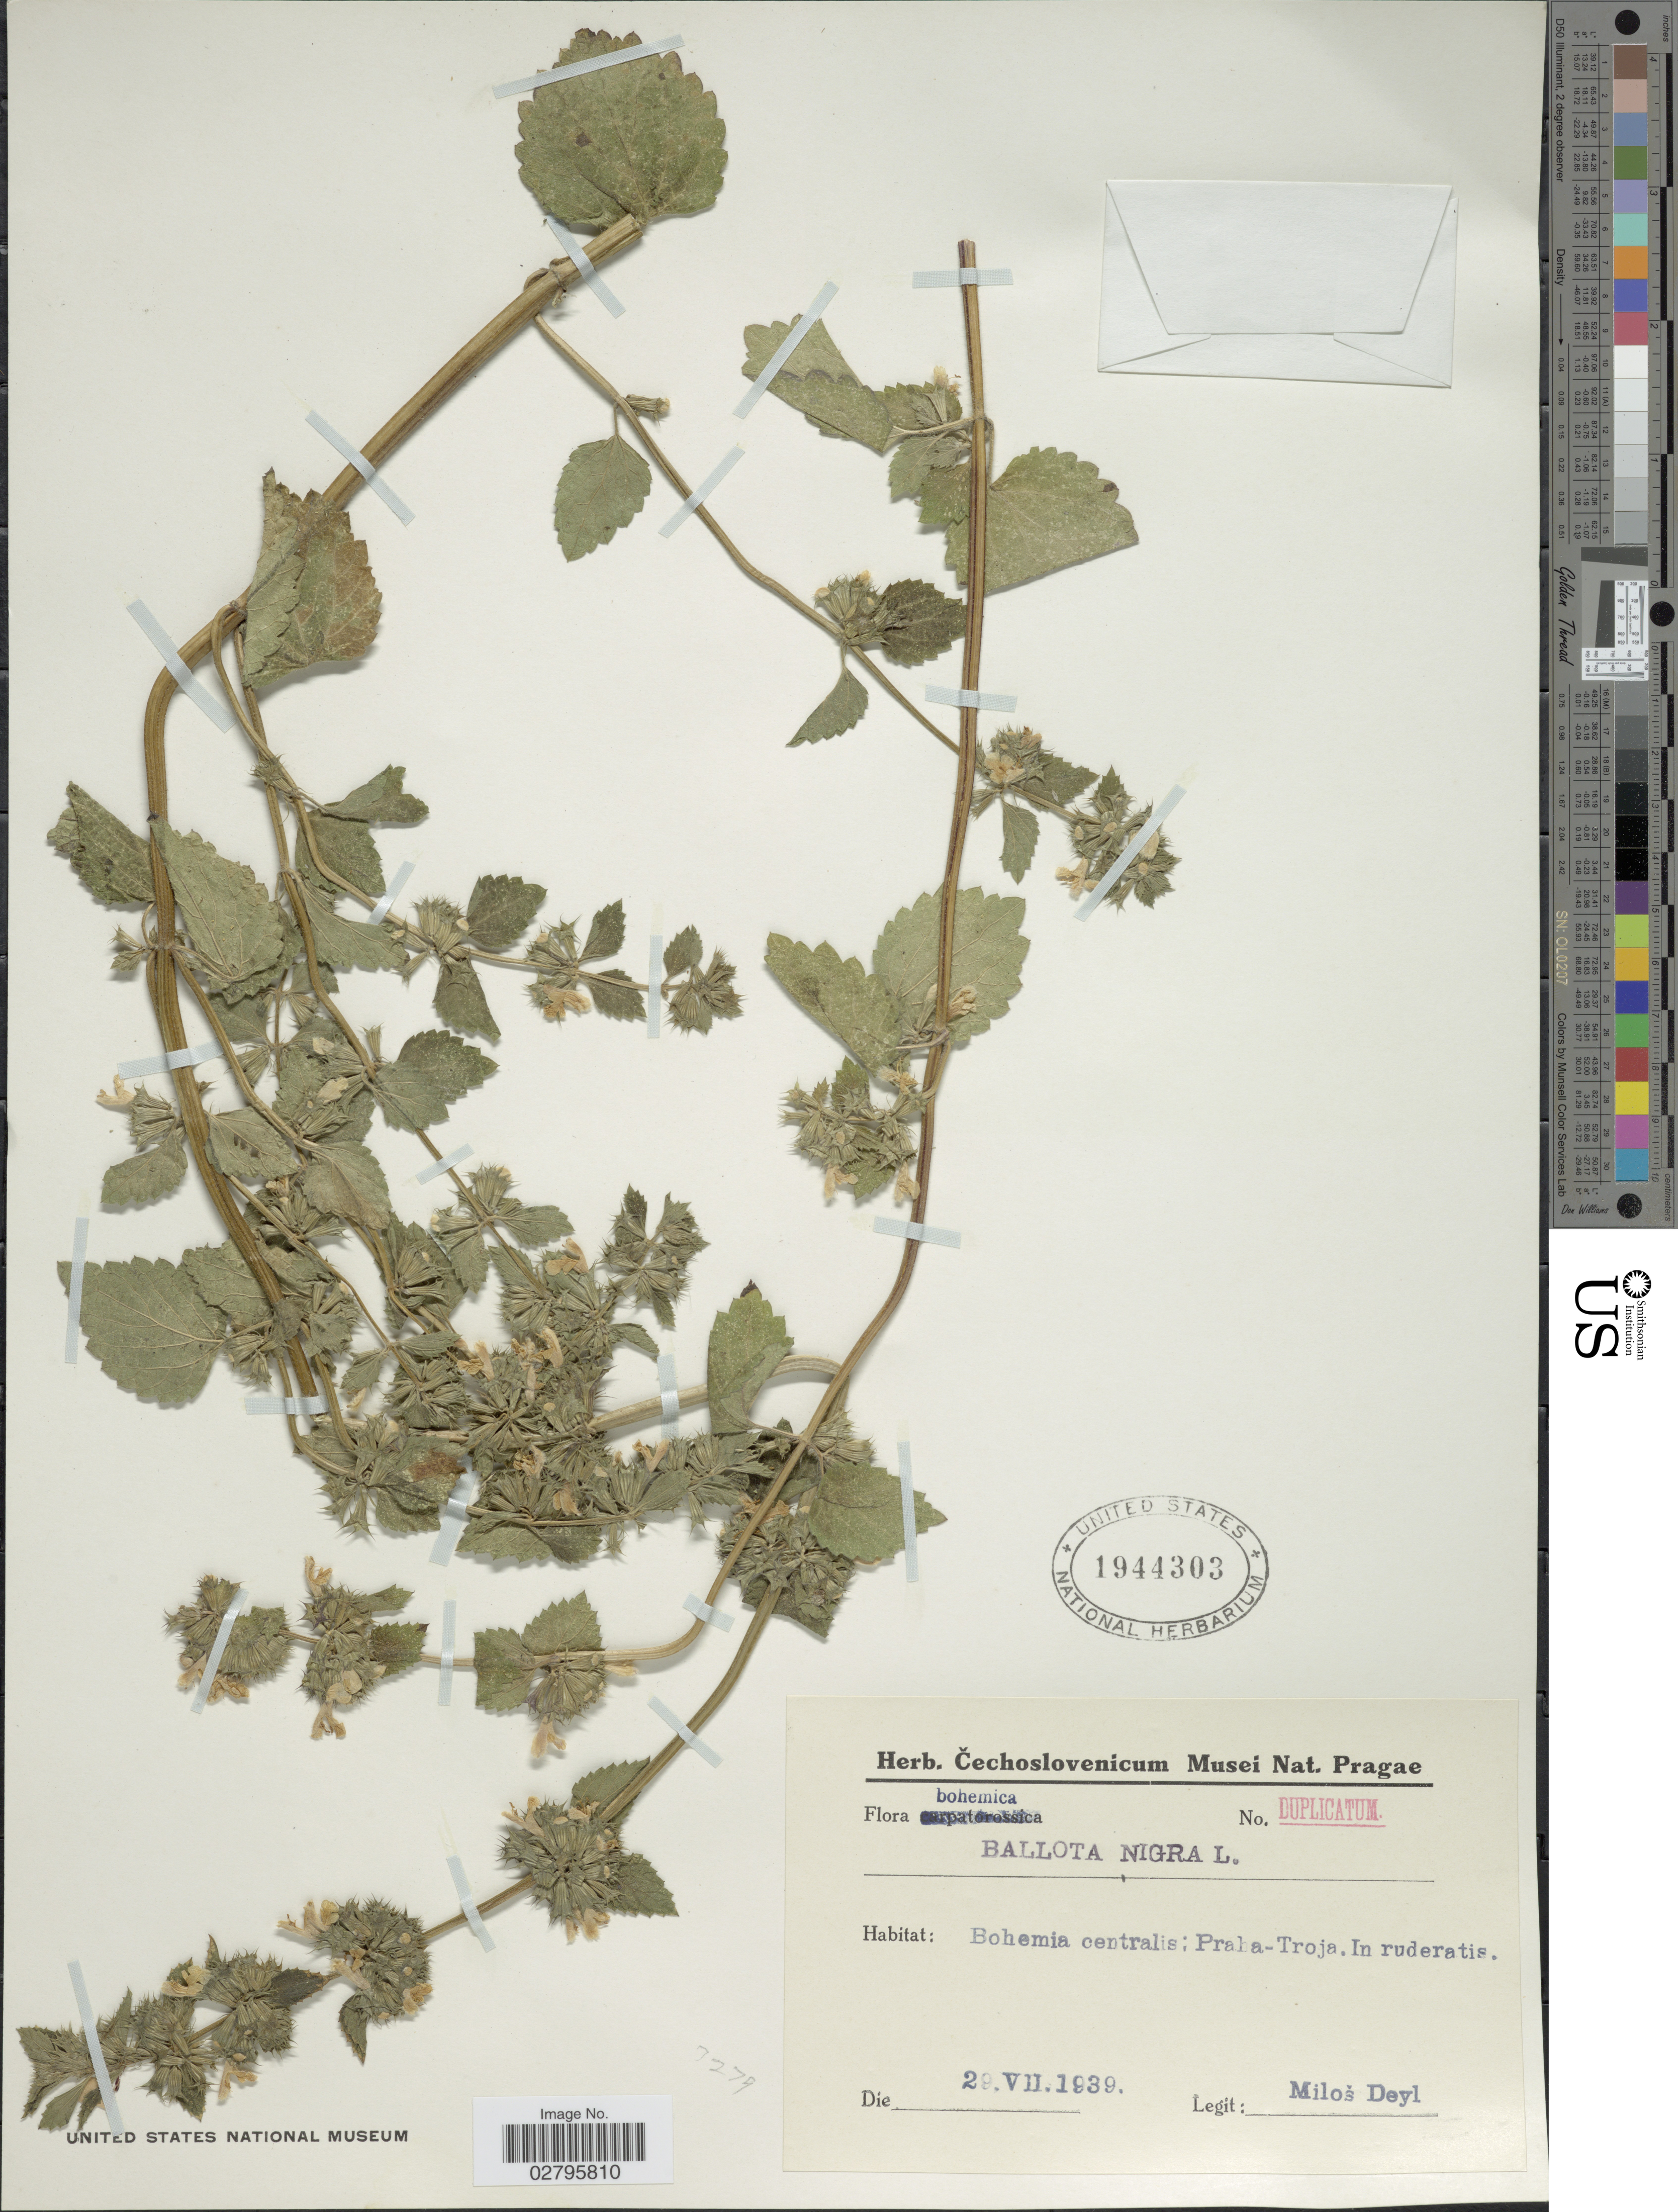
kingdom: Plantae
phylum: Tracheophyta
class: Magnoliopsida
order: Lamiales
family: Lamiaceae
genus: Ballota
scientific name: Ballota nigra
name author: L.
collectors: M. Deyl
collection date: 1939-07-29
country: Czechia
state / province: Central Bohemian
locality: Bohemia centralis: Prala-Troja. In ruderatis.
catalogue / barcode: US 1944303